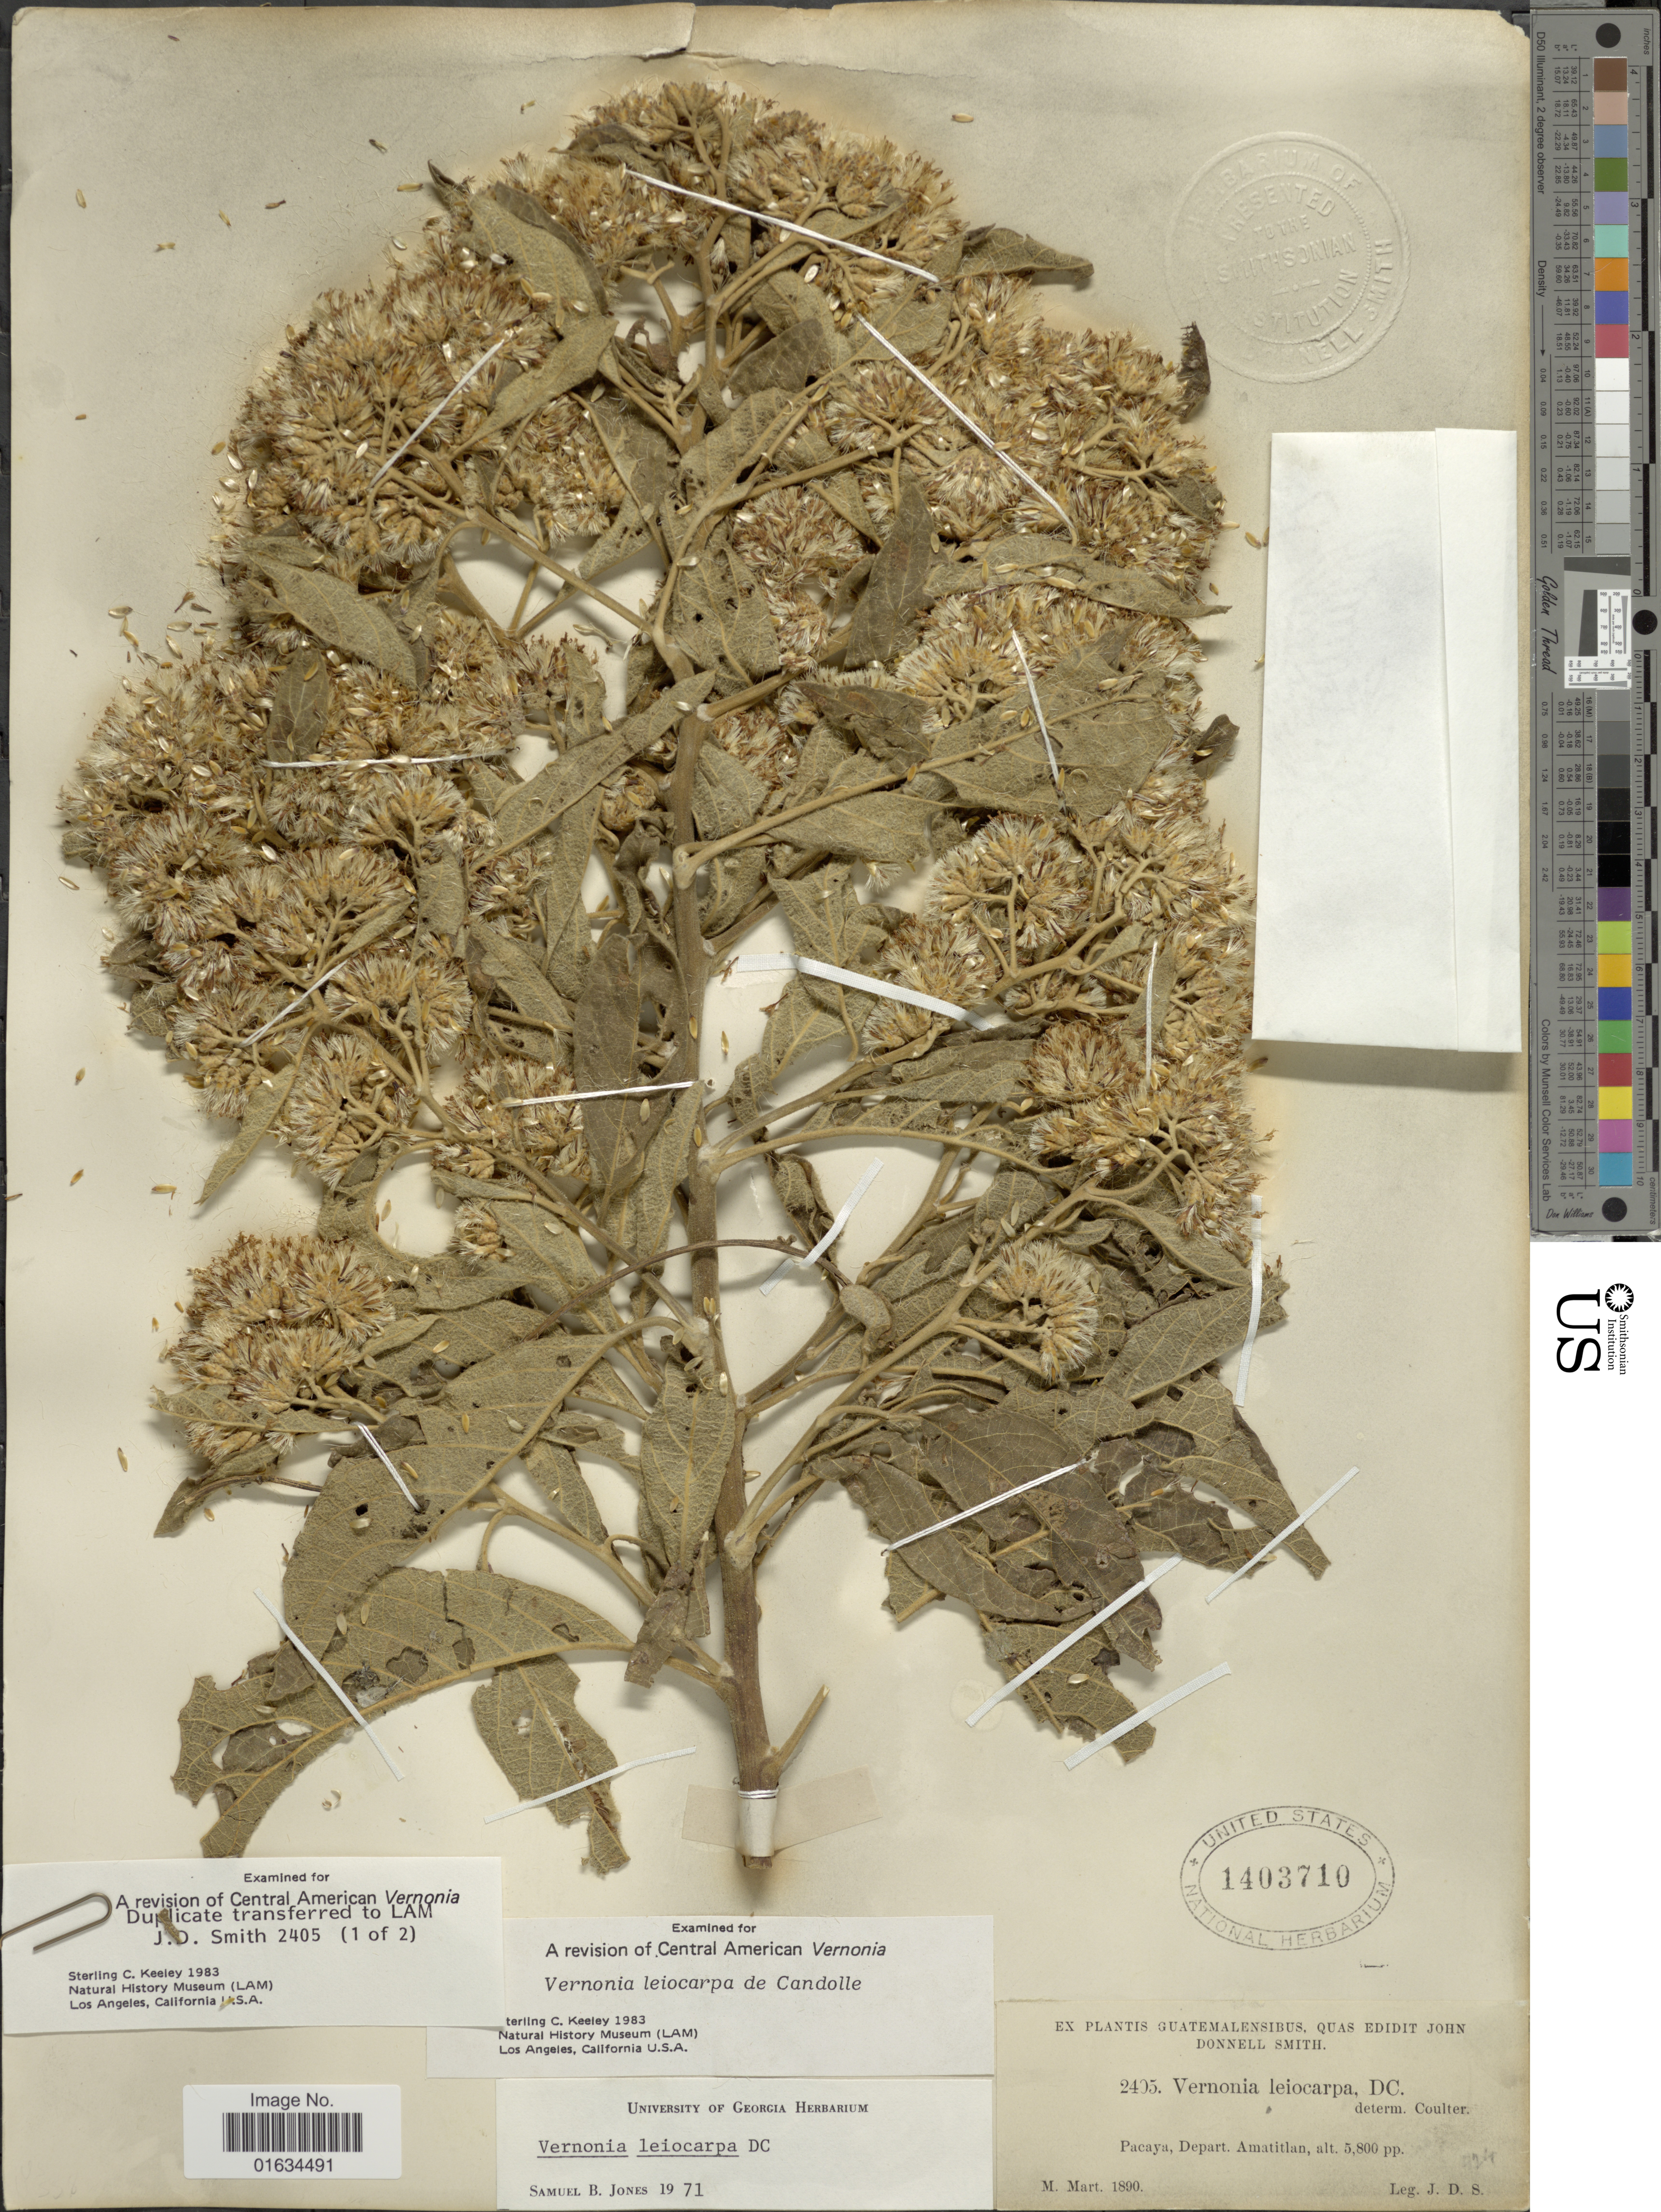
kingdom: Plantae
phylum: Tracheophyta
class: Magnoliopsida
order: Asterales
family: Asteraceae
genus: Eremosis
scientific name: Eremosis leiocarpa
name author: (DC.) Gleason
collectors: J. Donnell Smith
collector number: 2405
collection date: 1890-03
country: Guatemala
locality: Pacaya, Depart. Amatitlan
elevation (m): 1768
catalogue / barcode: US 1403710